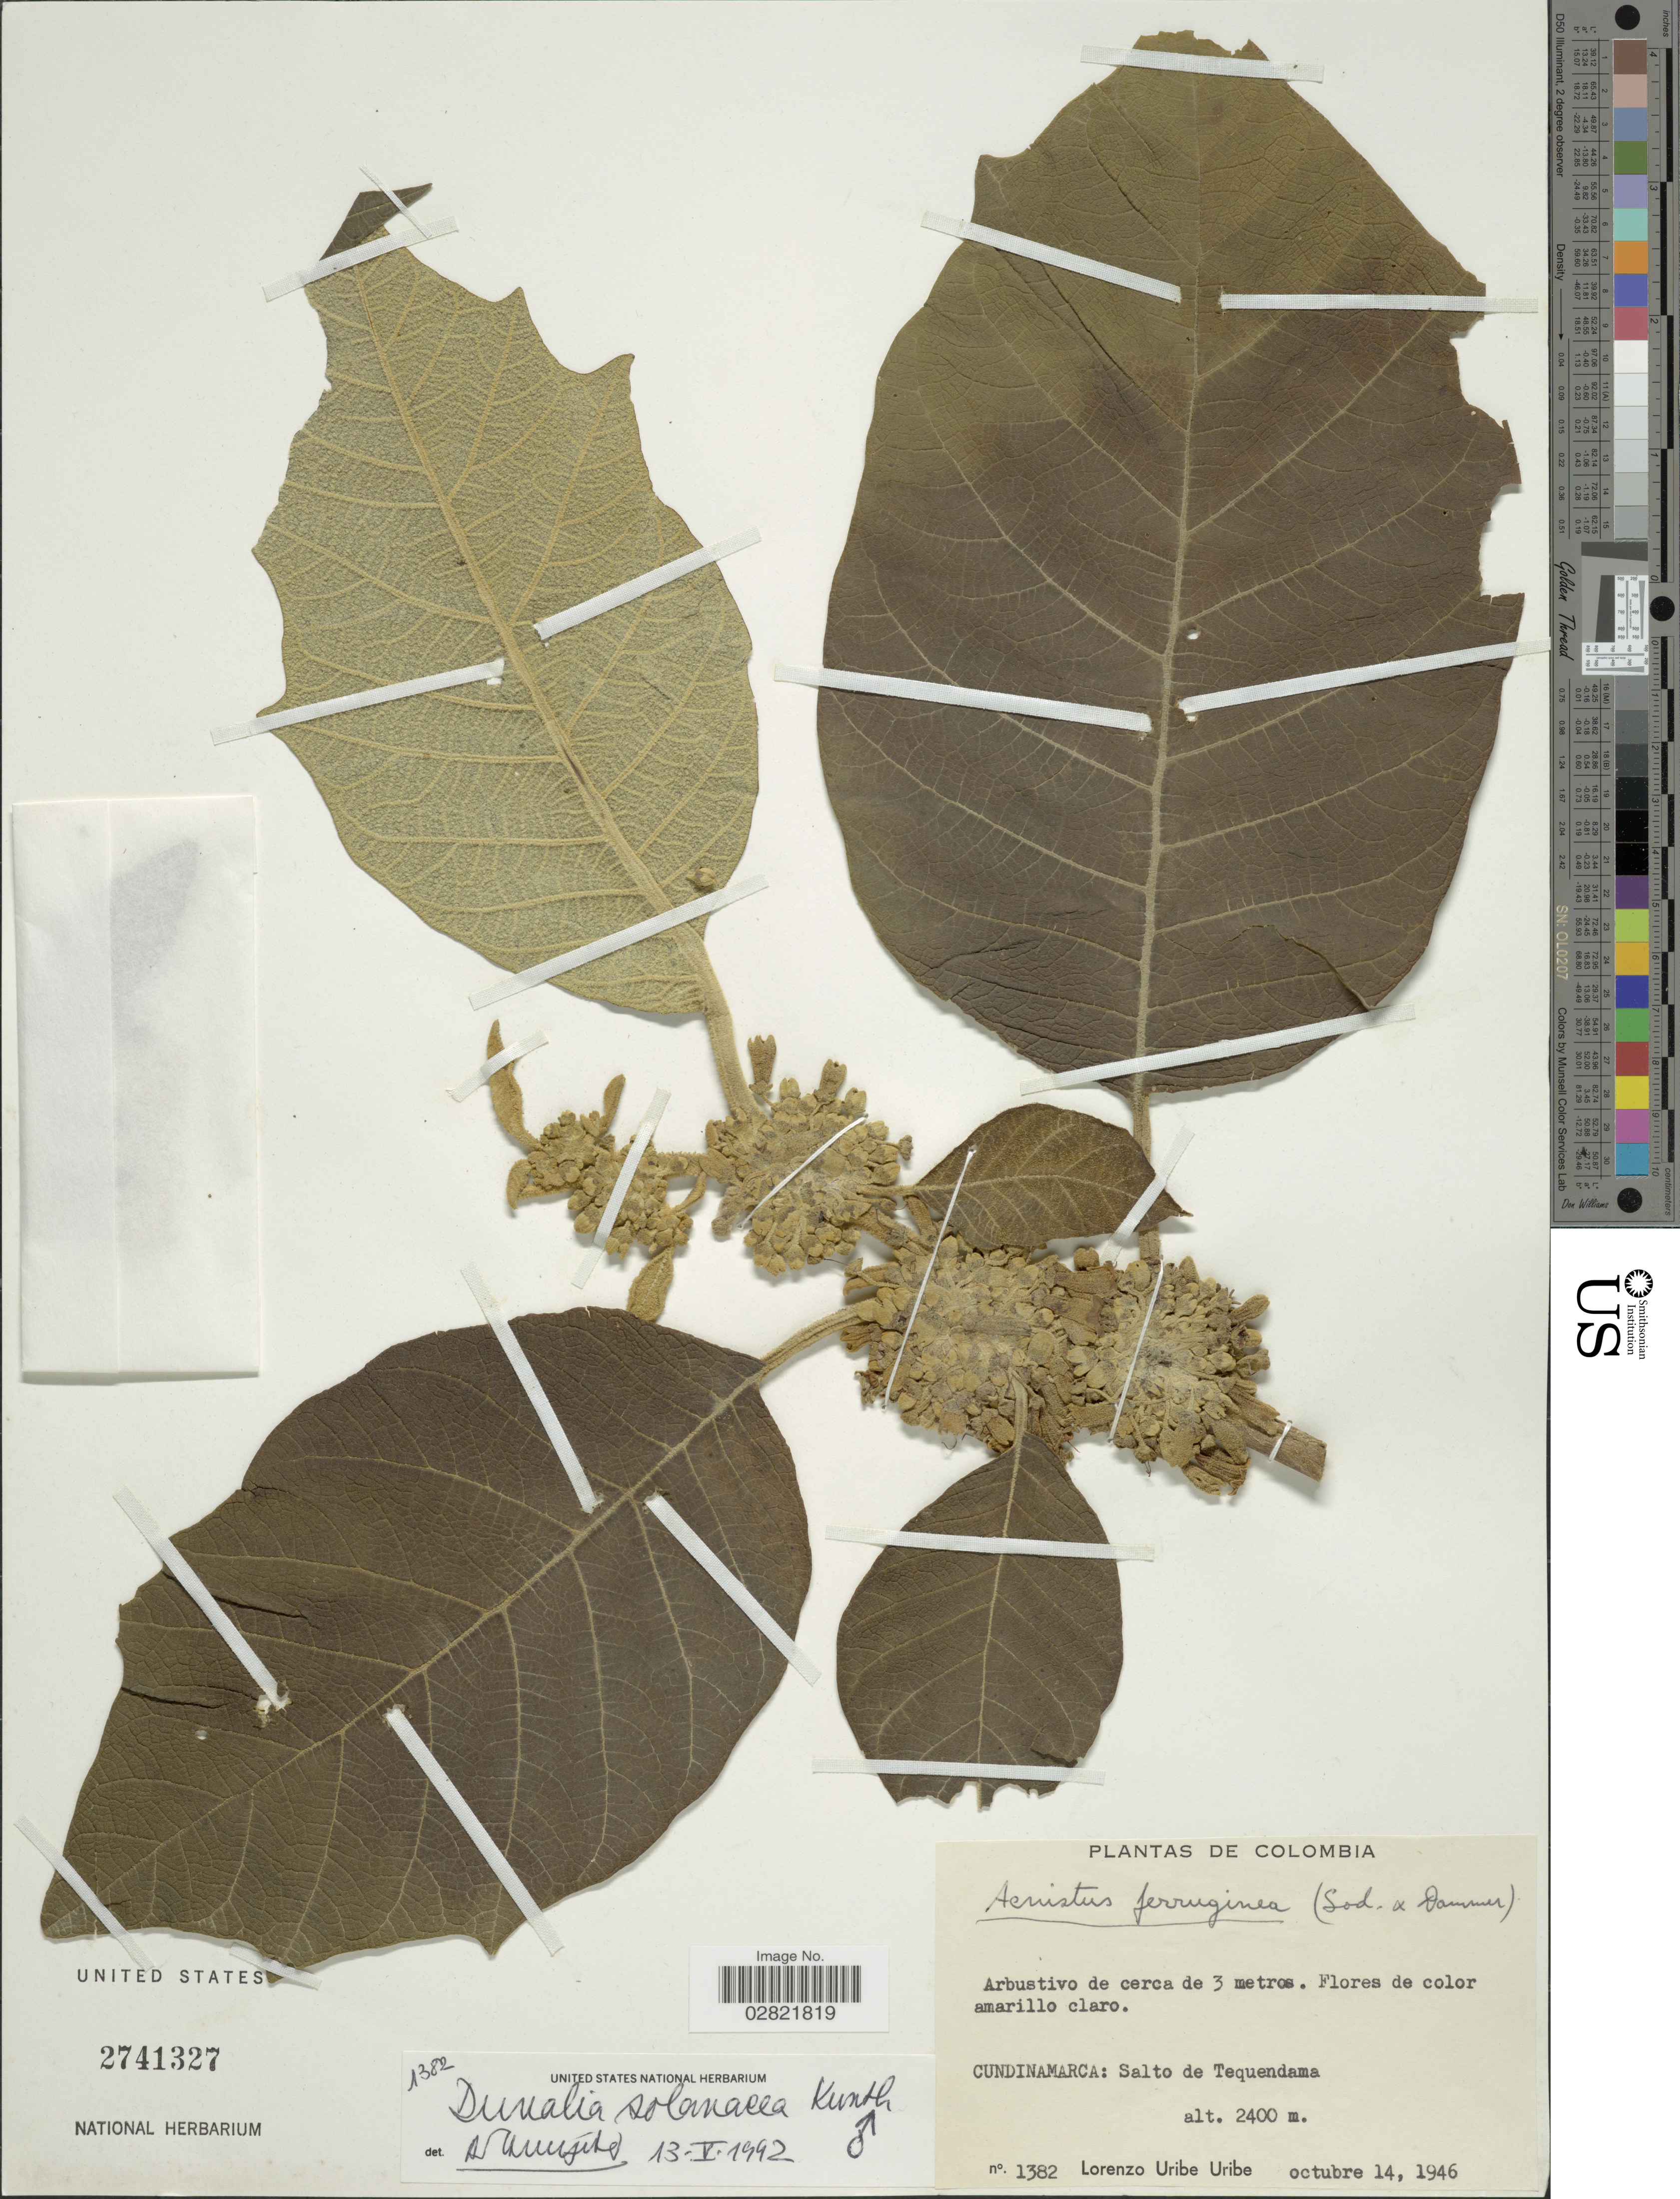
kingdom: Plantae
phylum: Tracheophyta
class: Magnoliopsida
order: Solanales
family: Solanaceae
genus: Dunalia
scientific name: Dunalia solanacea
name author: Kunth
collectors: L. Uribe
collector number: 1382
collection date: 1946-10-14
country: Colombia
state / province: Cundinamarca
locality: Salto de Tequendama.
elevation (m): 2400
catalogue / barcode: US 2741327